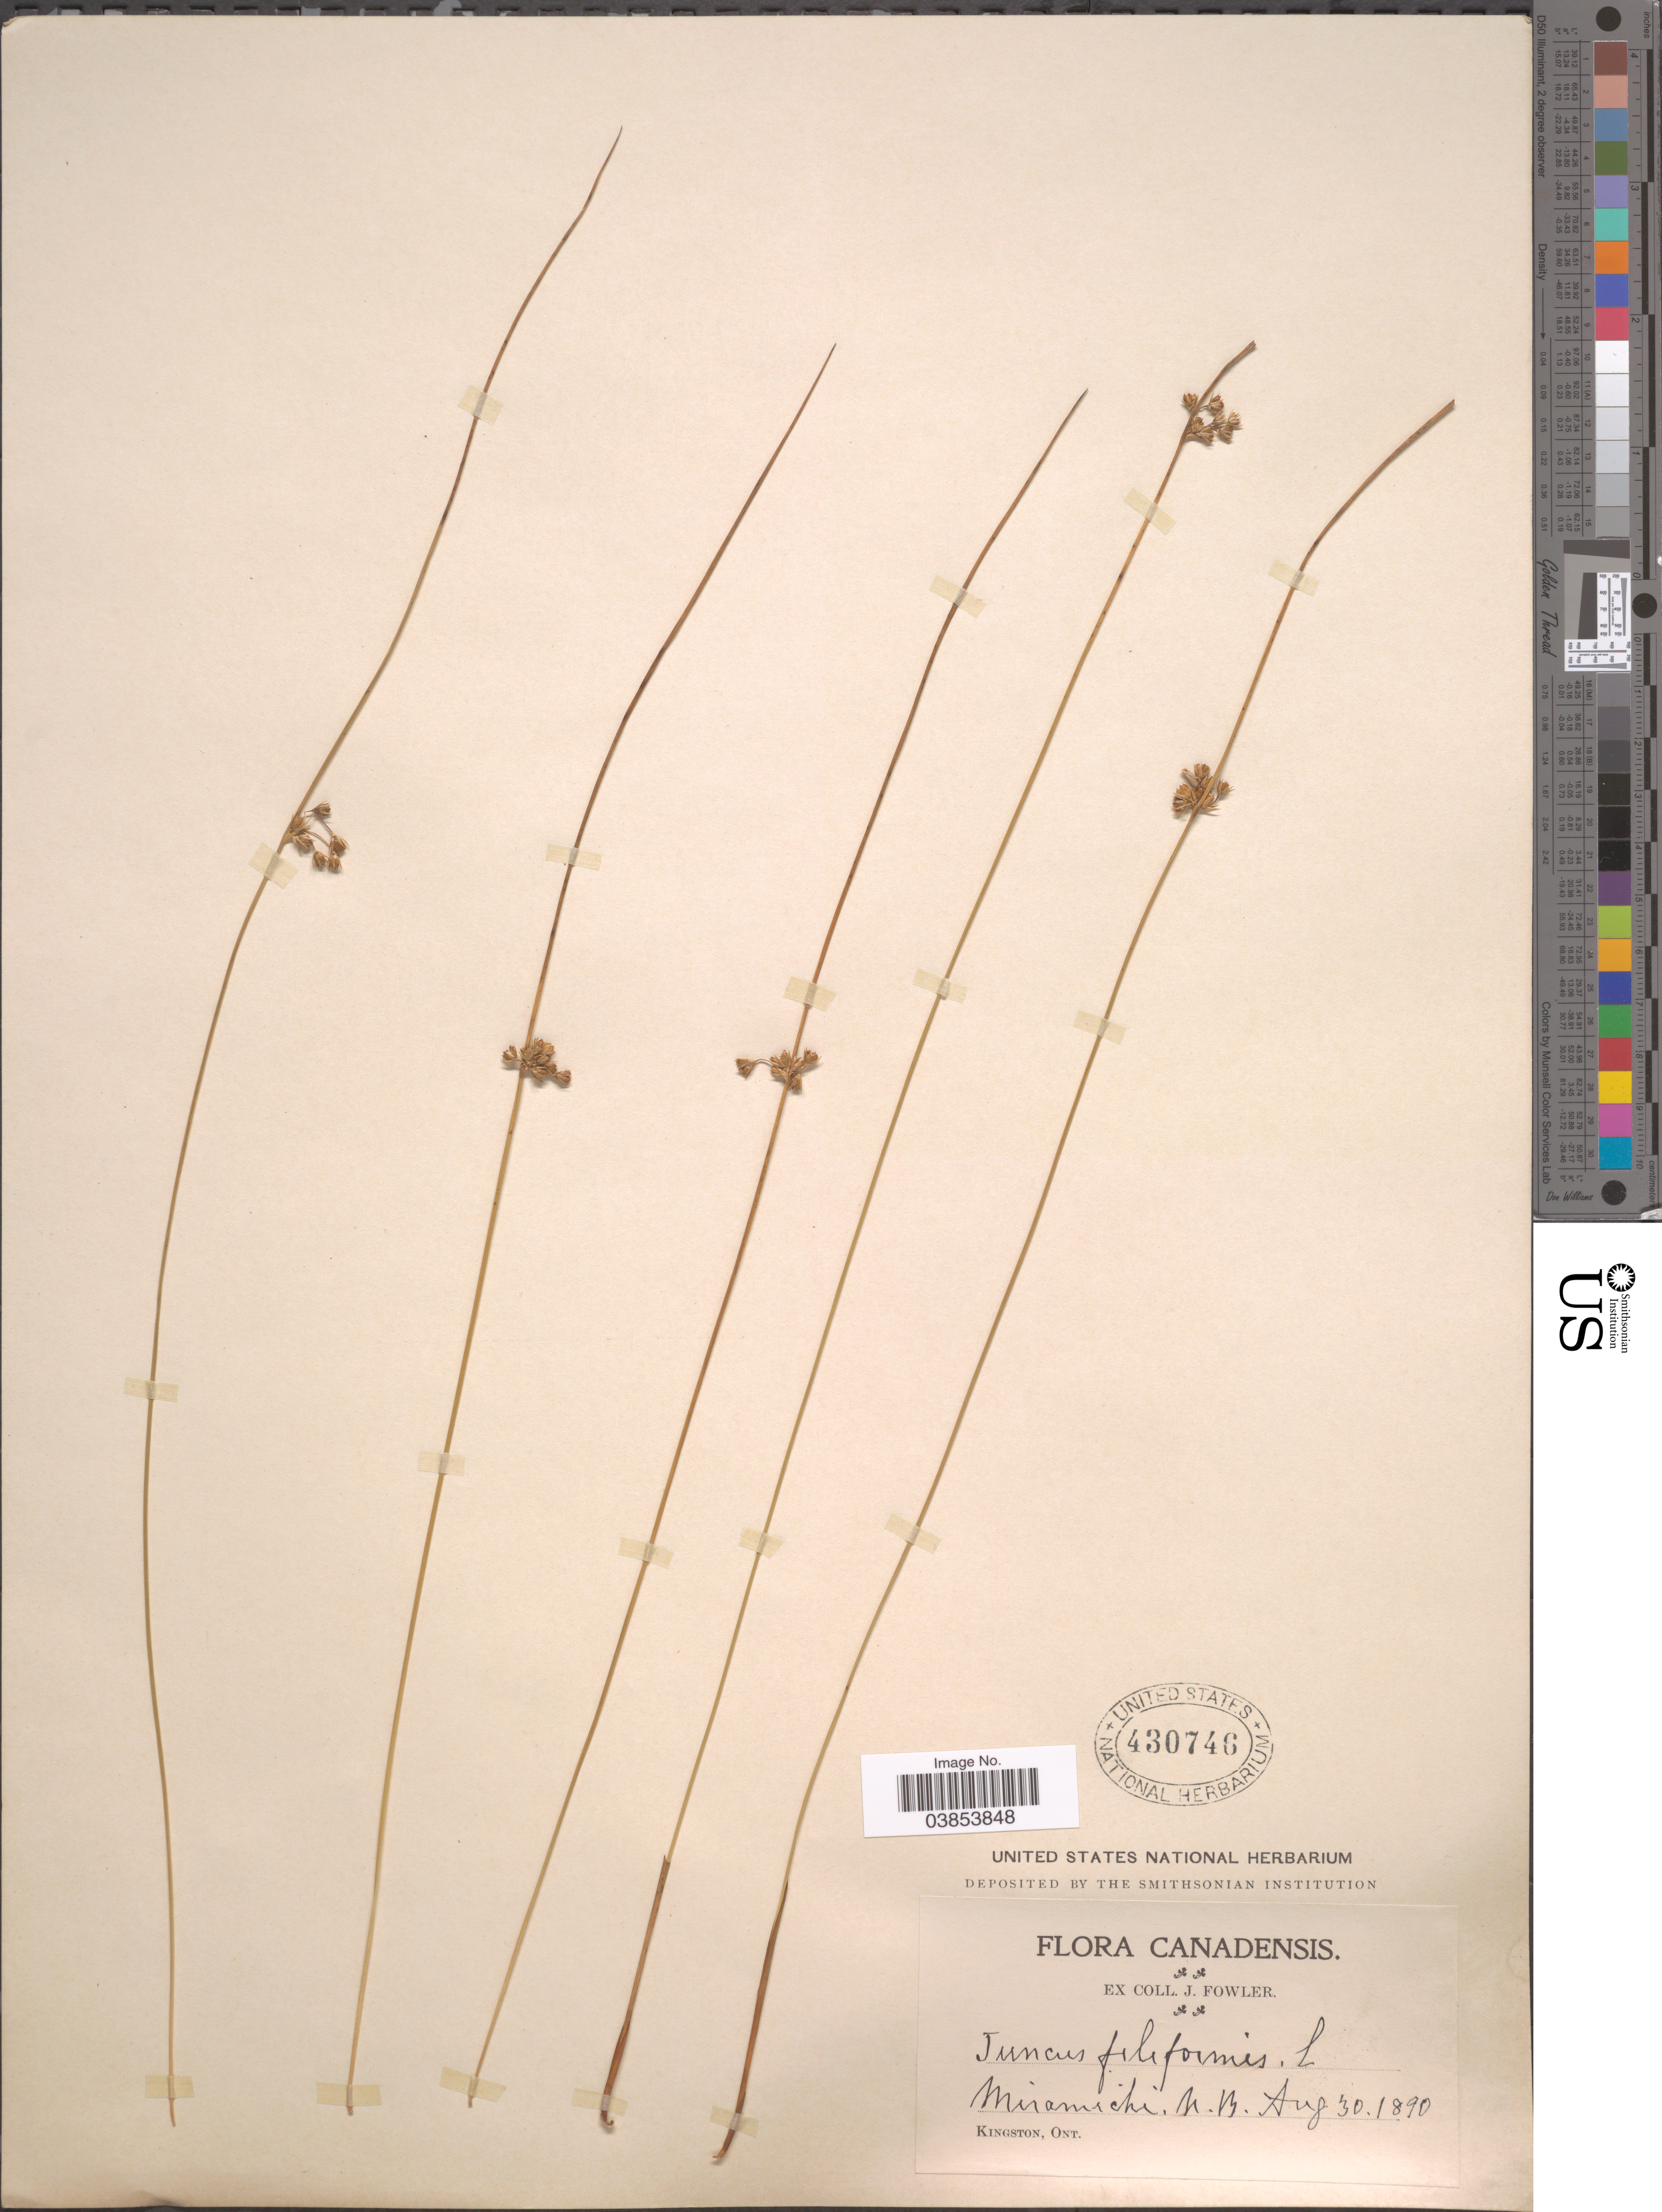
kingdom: Plantae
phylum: Tracheophyta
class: Liliopsida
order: Poales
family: Juncaceae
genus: Juncus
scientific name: Juncus filiformis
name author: L.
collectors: J. Fowler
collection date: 1890-08-30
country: Canada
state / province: New Brunswick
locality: Miramichi.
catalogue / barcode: US 430746